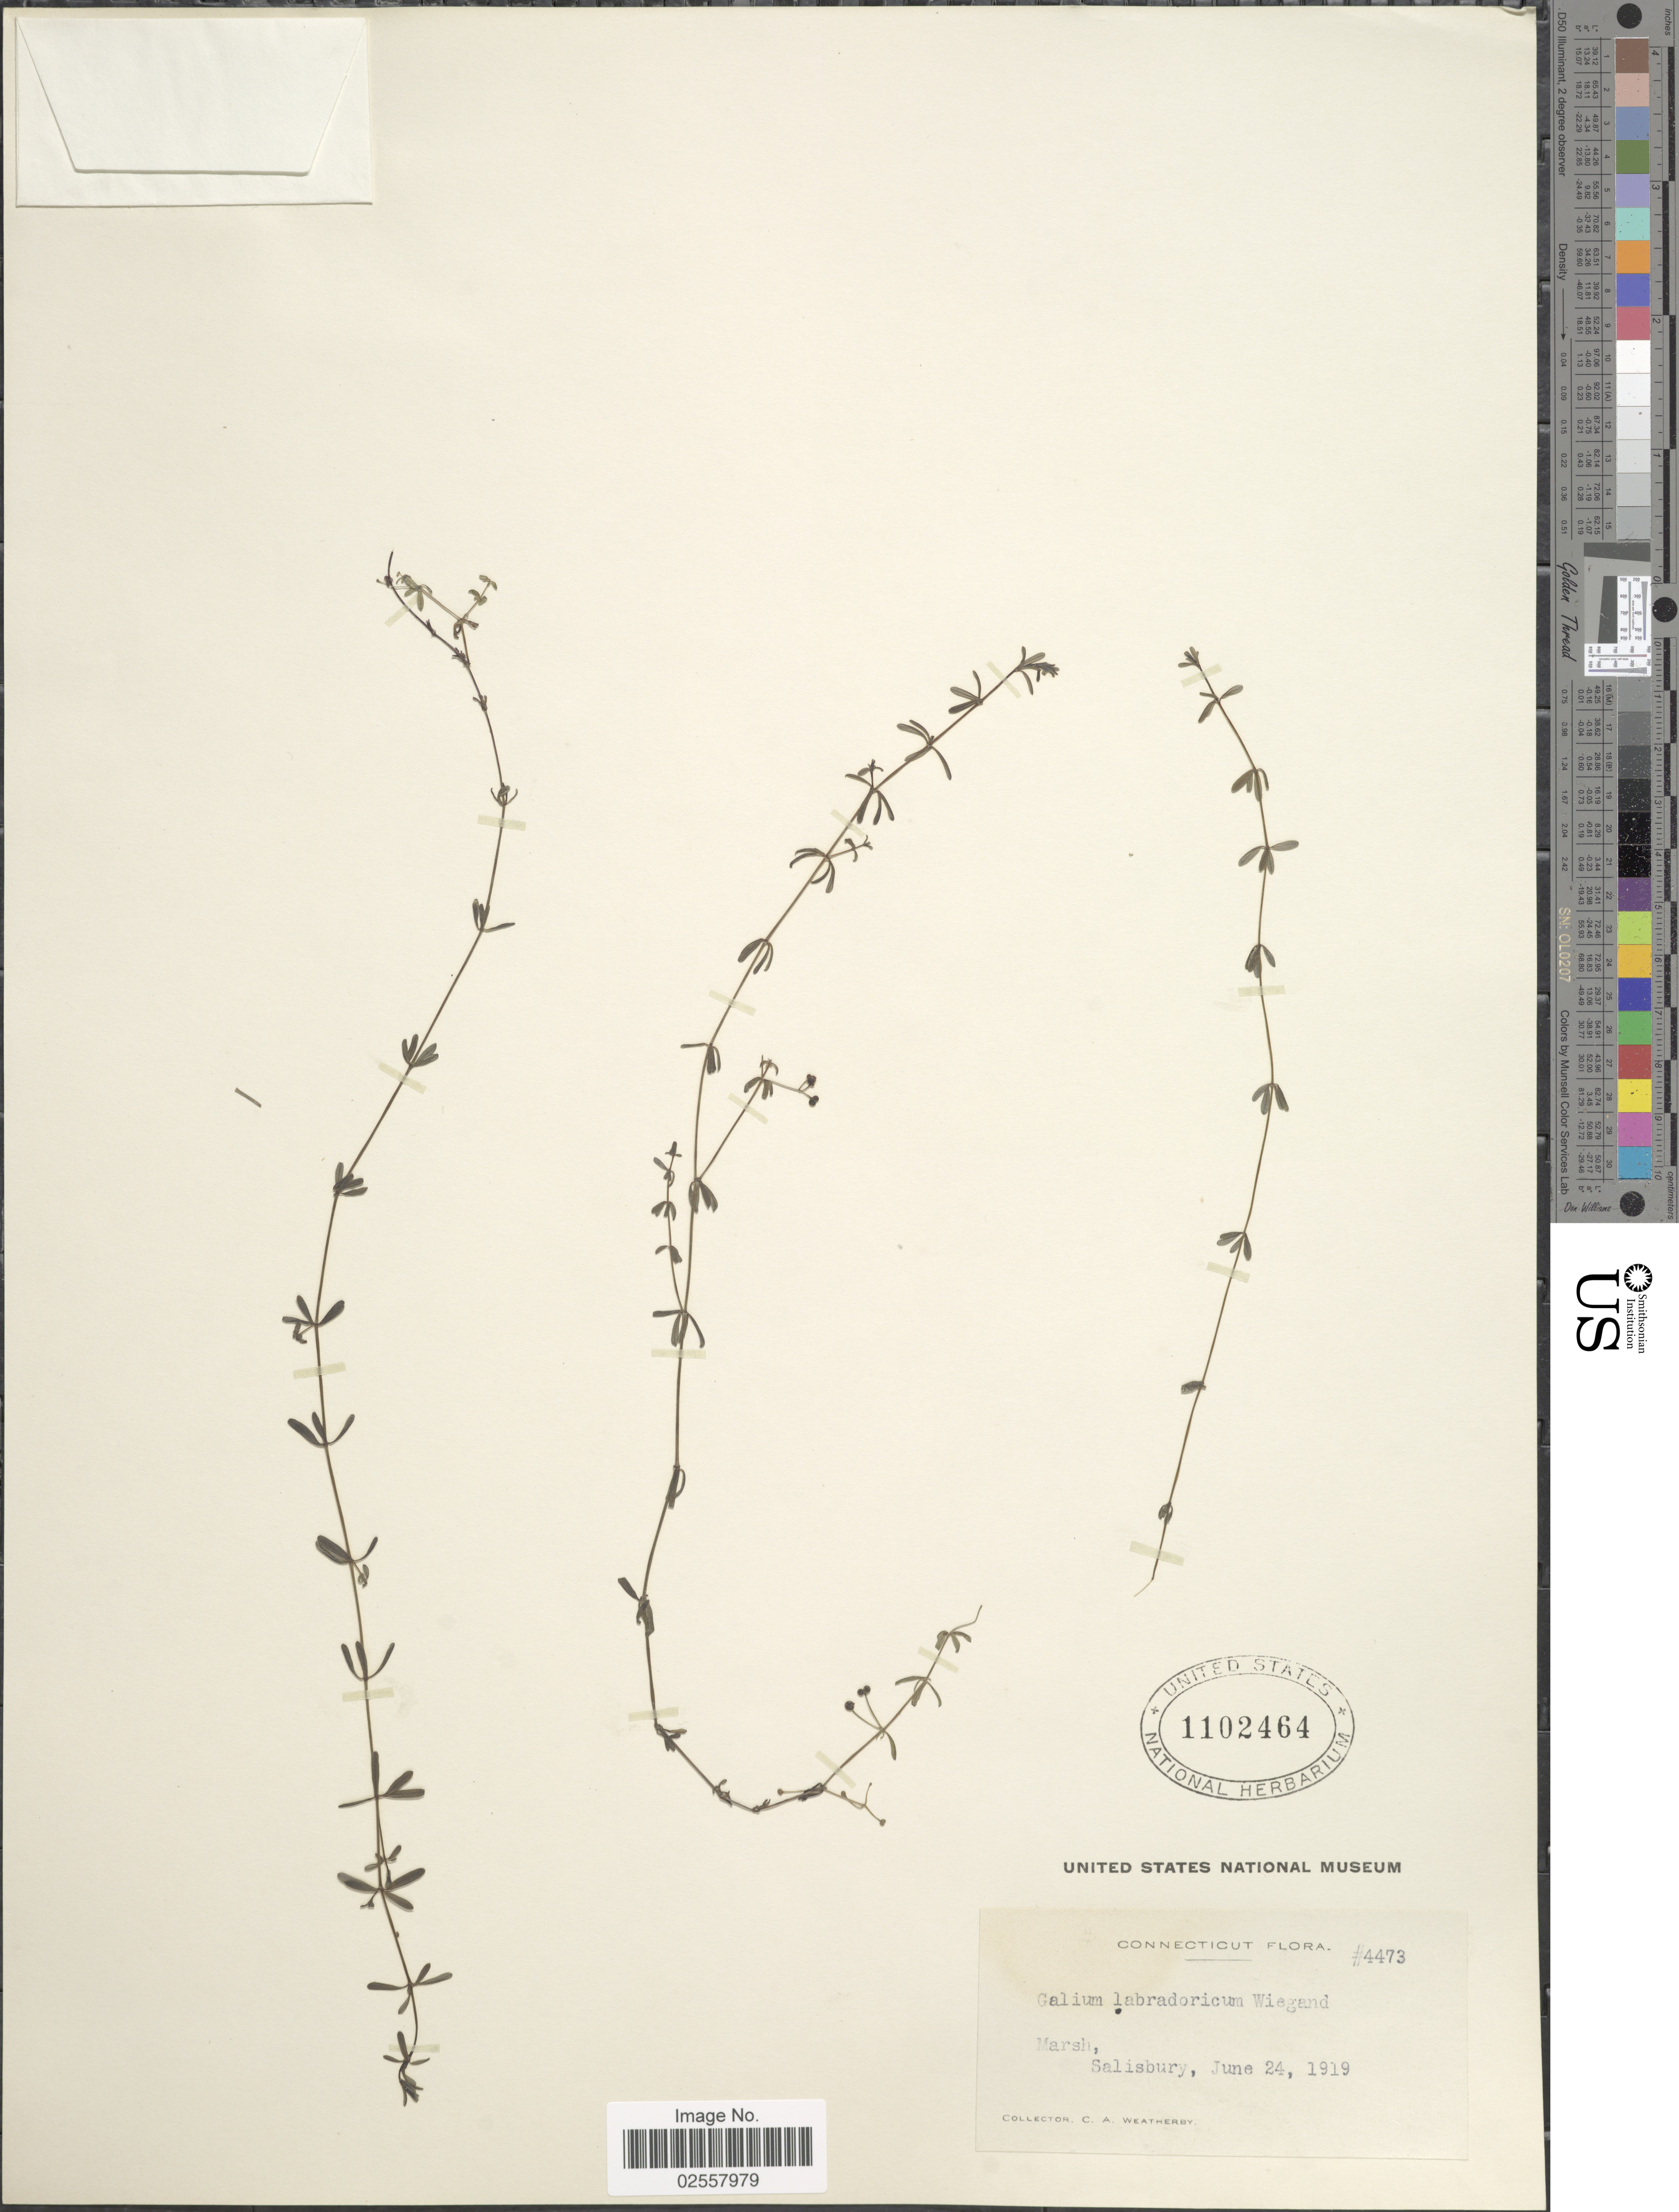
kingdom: Plantae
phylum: Tracheophyta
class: Magnoliopsida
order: Gentianales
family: Rubiaceae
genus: Galium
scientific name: Galium labradoricum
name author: (Wiegand) Wiegand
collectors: C. A. Weatherby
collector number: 4473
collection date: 1919-06-24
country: United States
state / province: Connecticut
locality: Marsh, Salisbury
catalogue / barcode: US 1102464